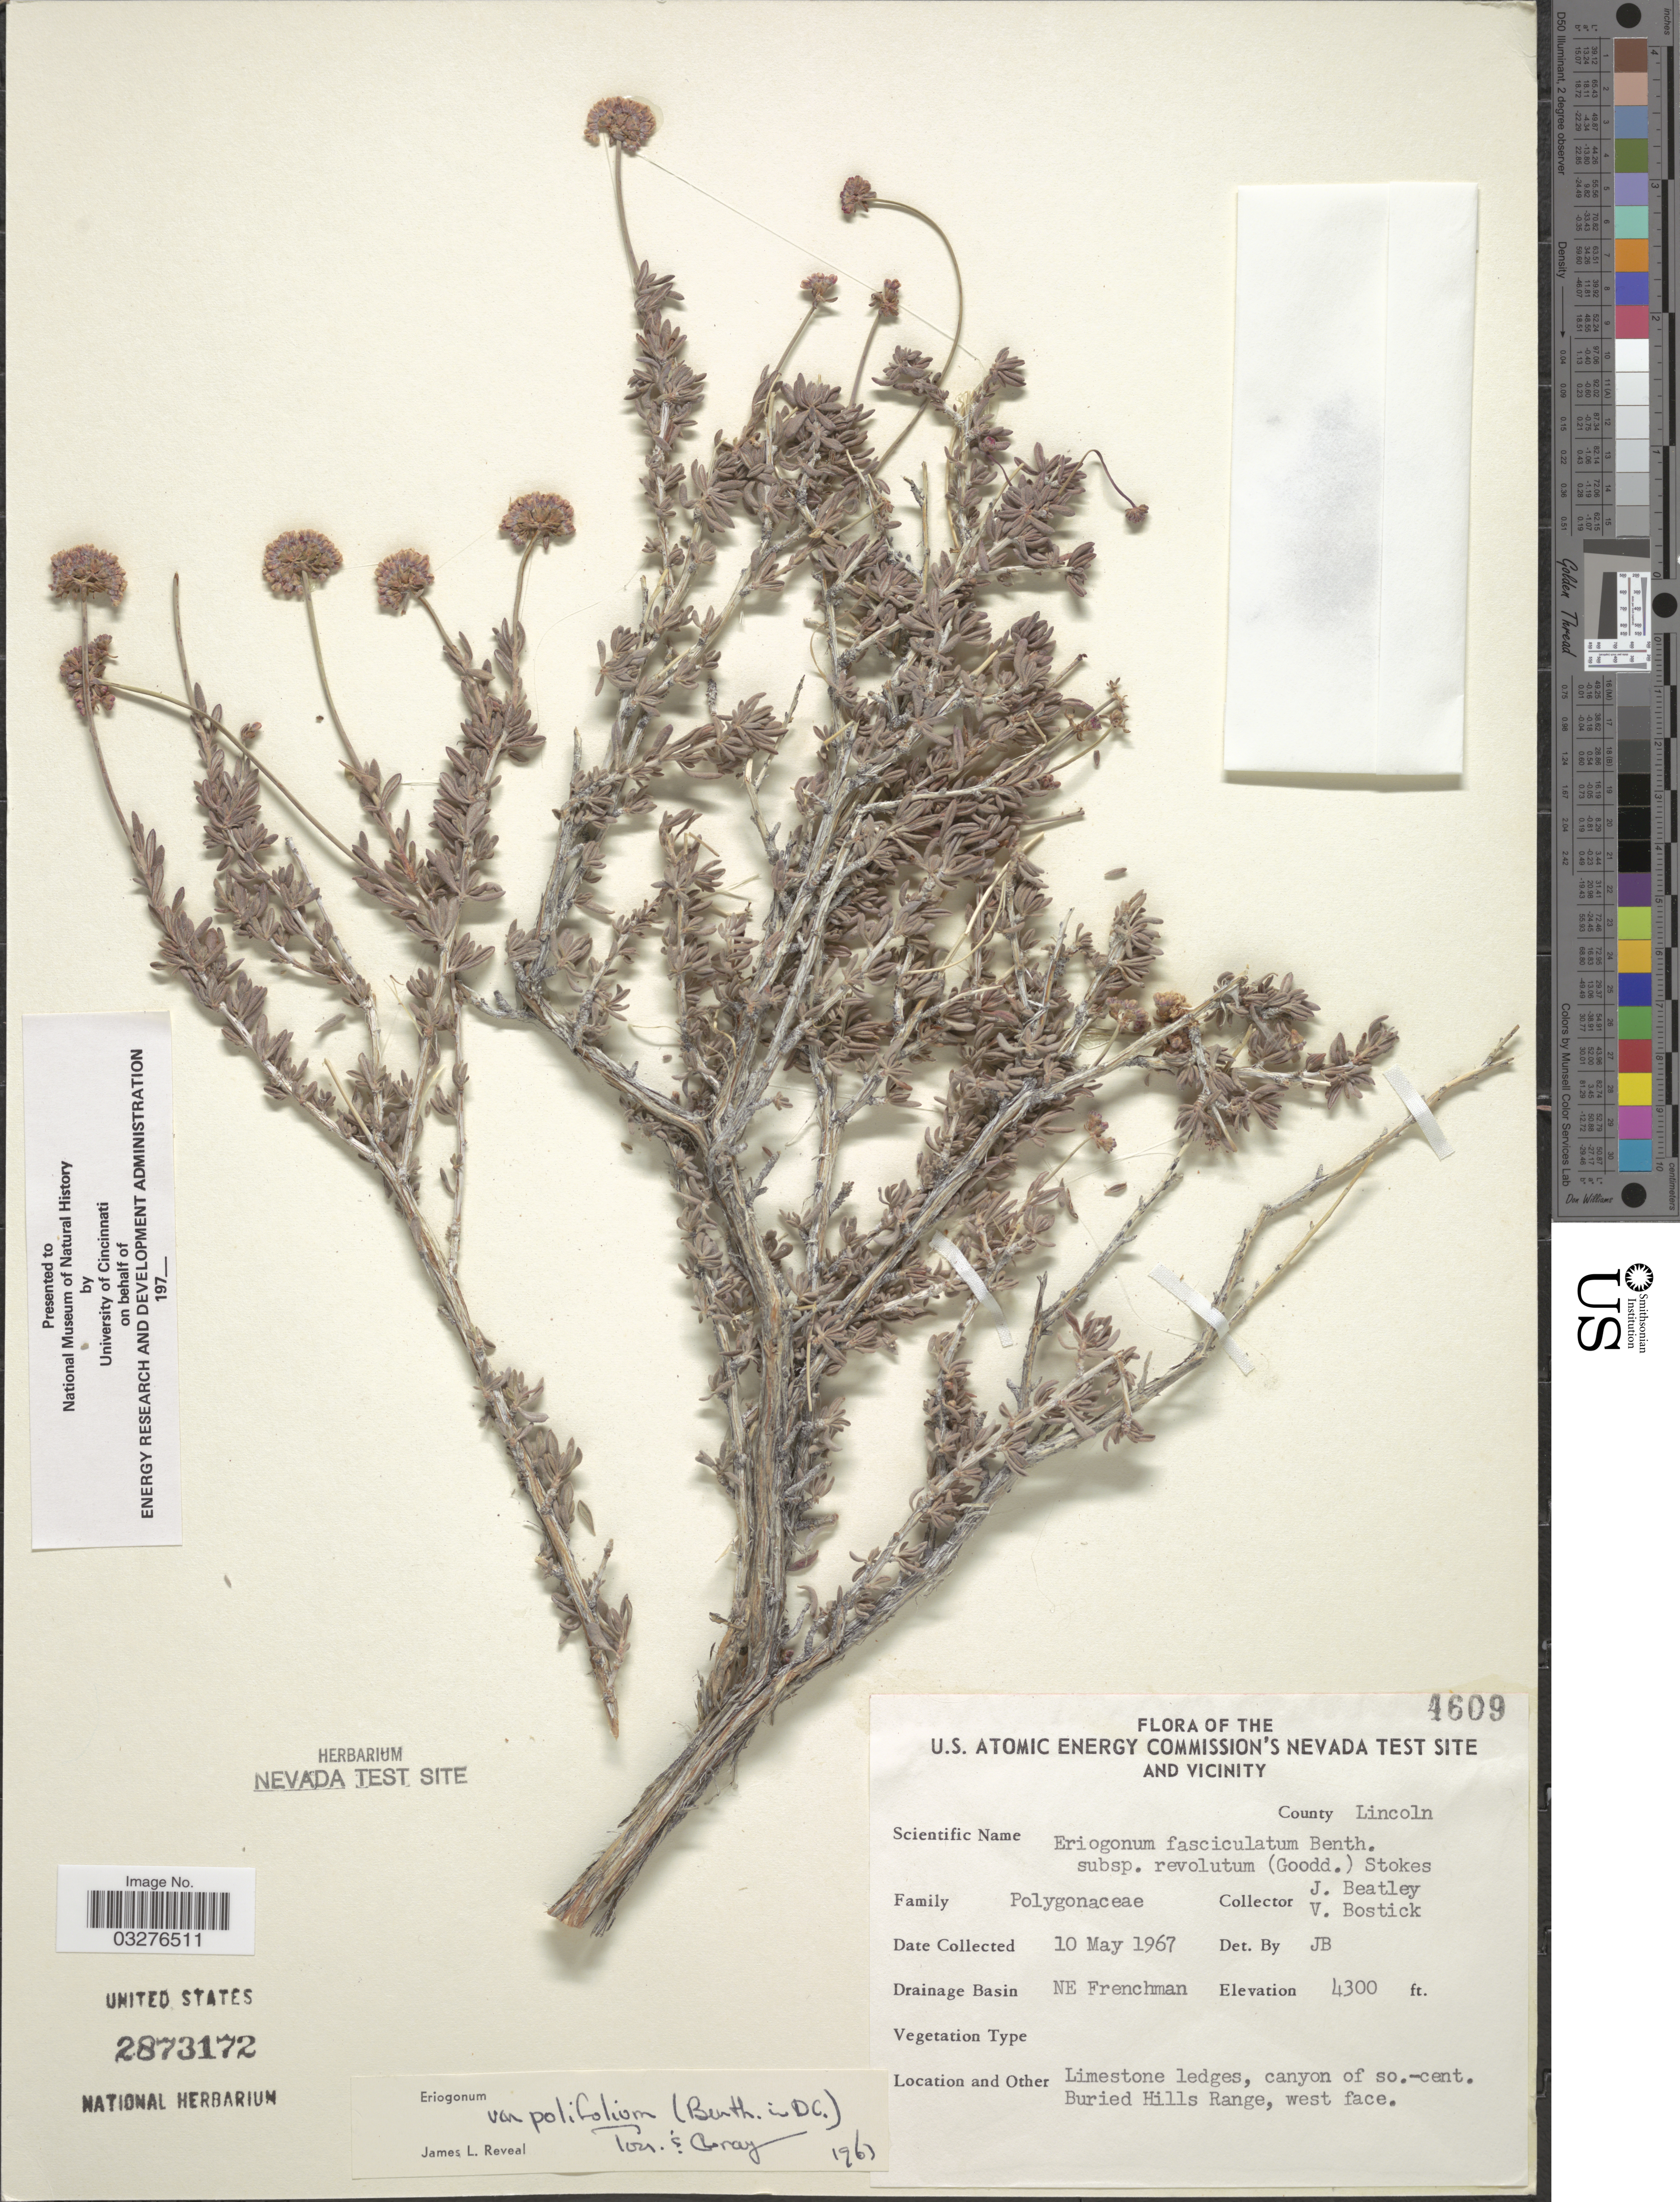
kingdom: Plantae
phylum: Tracheophyta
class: Magnoliopsida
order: Caryophyllales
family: Polygonaceae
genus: Eriogonum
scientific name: Eriogonum fasciculatum var. polifolium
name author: (Benth.) Torr. & A. Gray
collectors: J. L. Reveal & V. Bostick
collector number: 4609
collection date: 1967-05-10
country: United States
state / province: Nevada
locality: U.S. Atomic Energy Commission's Nevada Test Site and Vicinity, County Nye, Drainage Basin NE Frenchman, canyon of so.-cent. Buried Hills Range, west face.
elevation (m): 1311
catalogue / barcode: US 2873172